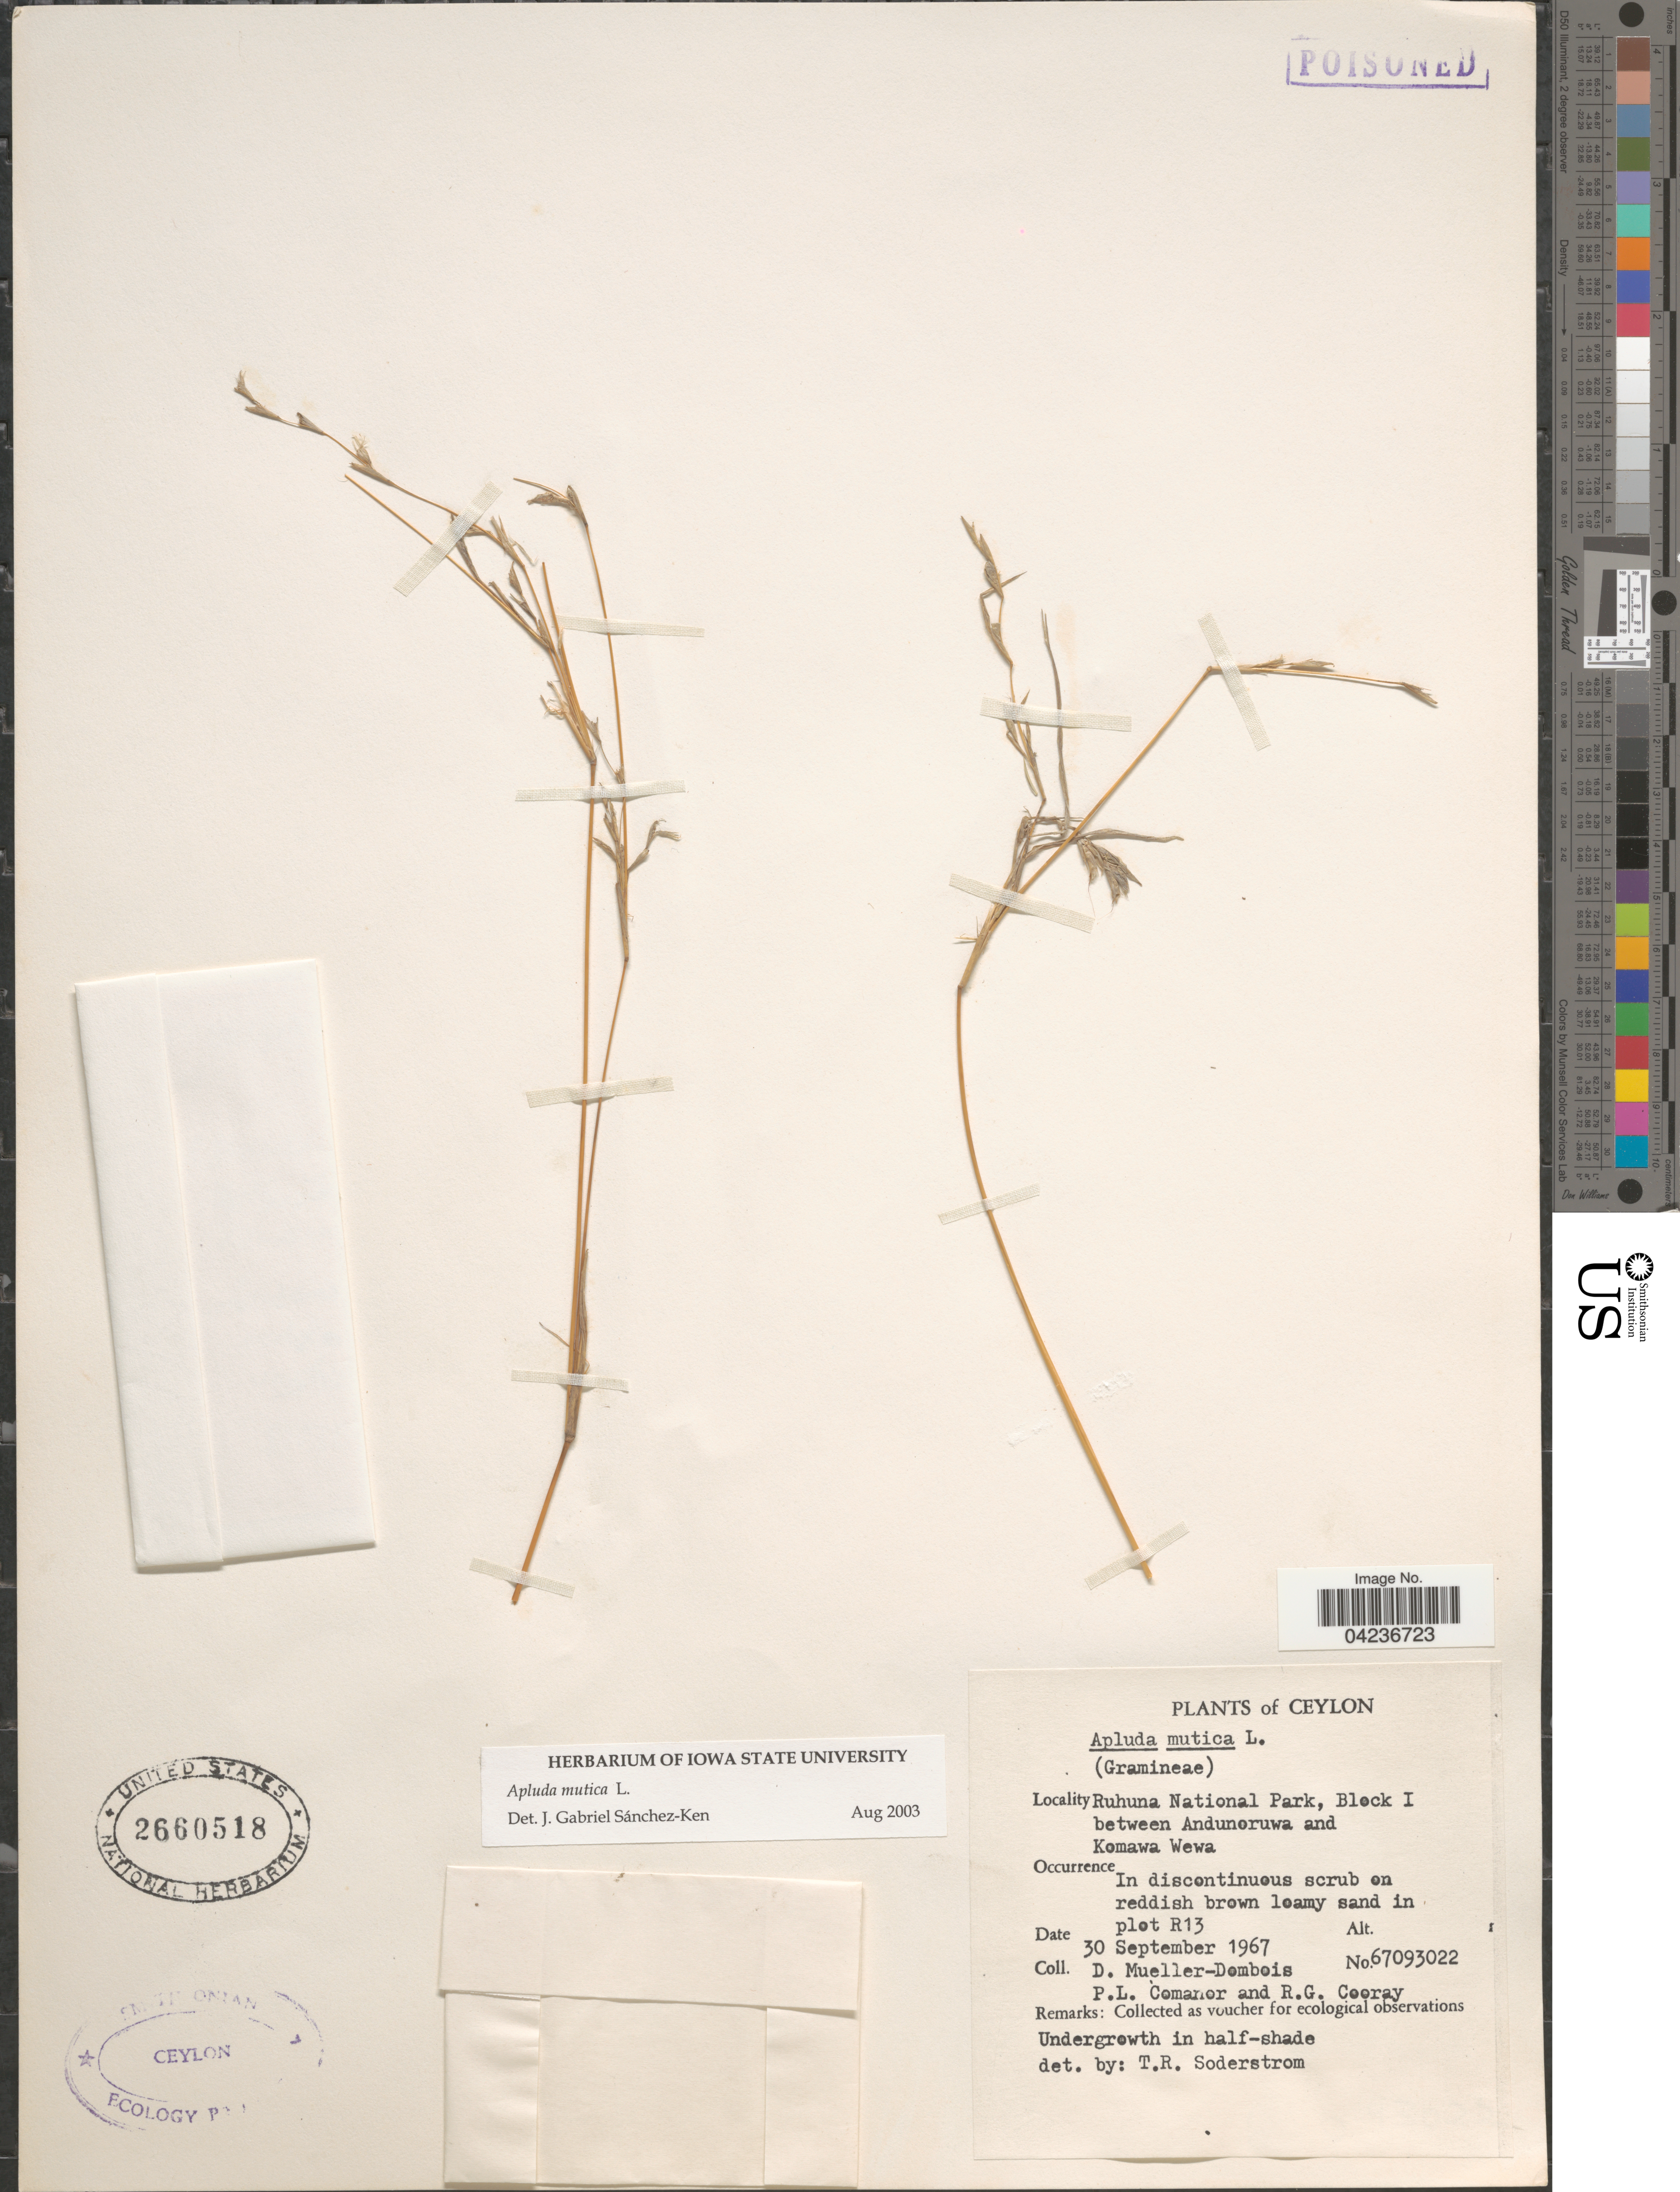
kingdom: Plantae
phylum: Tracheophyta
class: Liliopsida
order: Poales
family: Poaceae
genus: Apluda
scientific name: Apluda mutica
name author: L.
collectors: D. Mueller-Dombois, P. Comanor & R. Cooray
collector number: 67093022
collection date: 1967-09-30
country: Sri Lanka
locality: Ceylon. Ruhuna National Park, Block I between Andunoruwa and Komawa Wewa. In plot R13.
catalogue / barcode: US 2660518